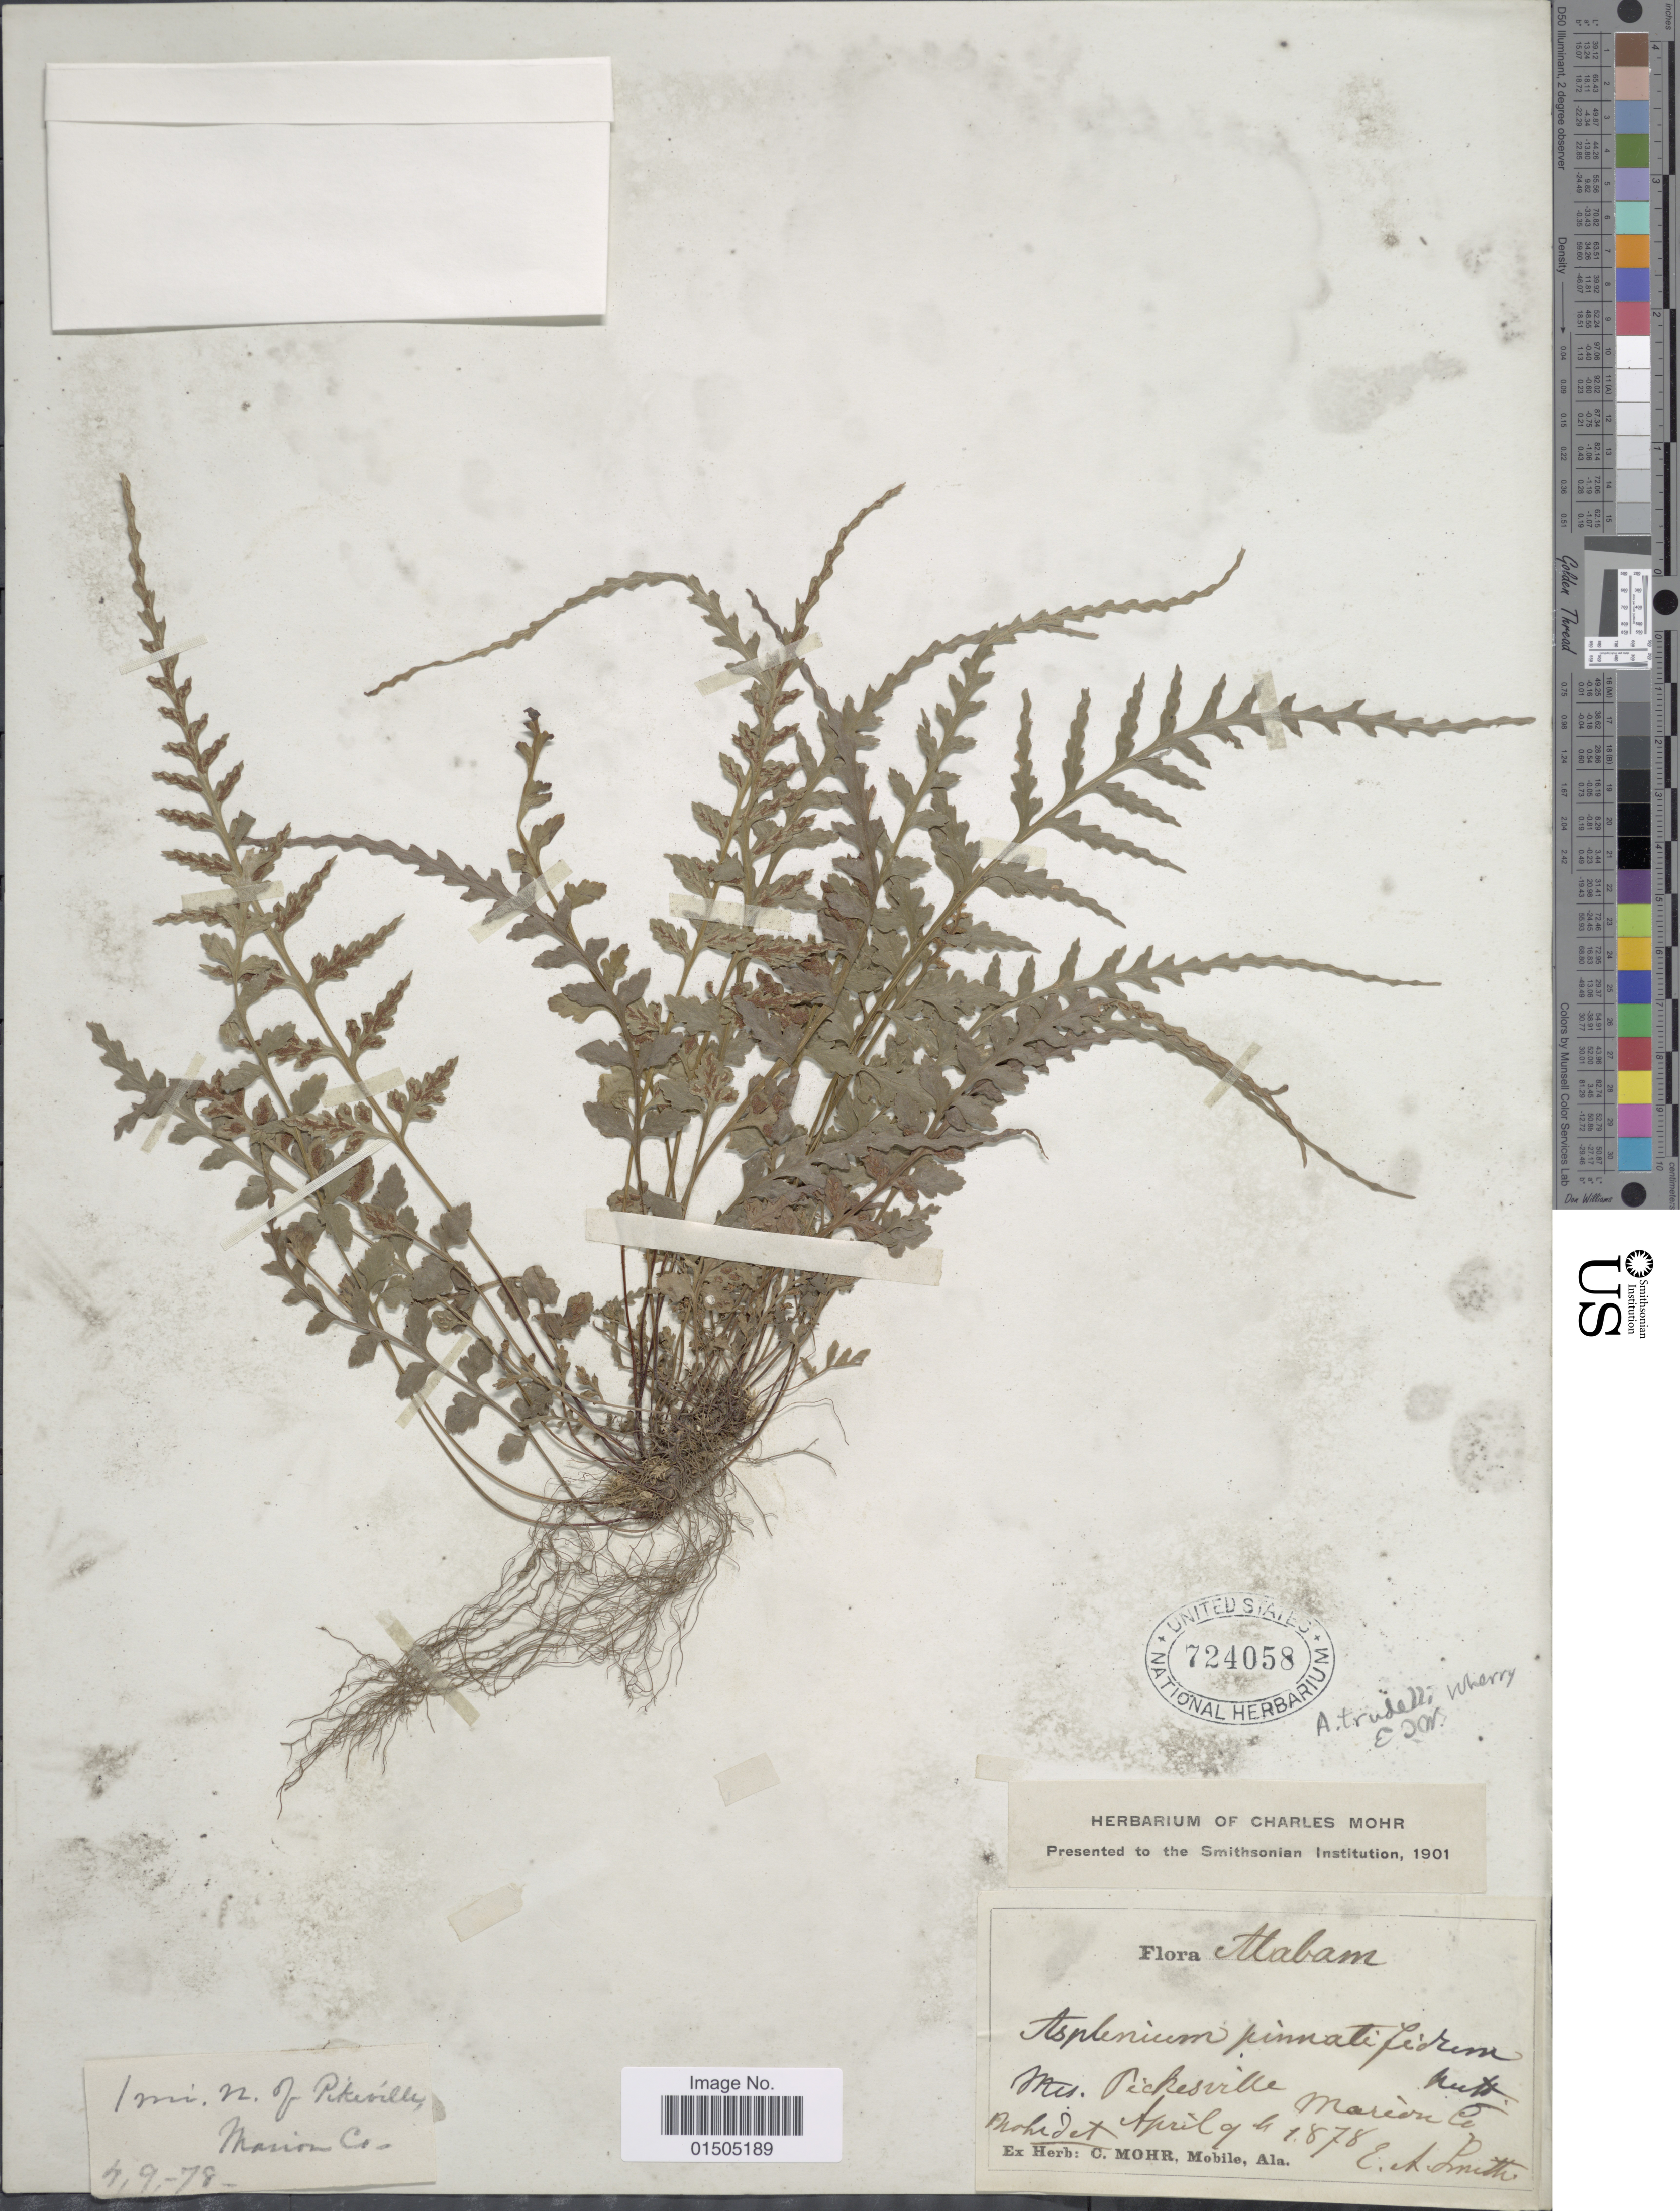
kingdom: Plantae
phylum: Tracheophyta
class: Polypodiopsida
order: Polypodiales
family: Aspleniaceae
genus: Asplenium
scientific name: Asplenium x trudellii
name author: Wherry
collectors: E. A. Smith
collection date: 1878-04-09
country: United States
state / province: Alabama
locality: Mts. Pickesville, Marion Co.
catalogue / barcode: US 724058